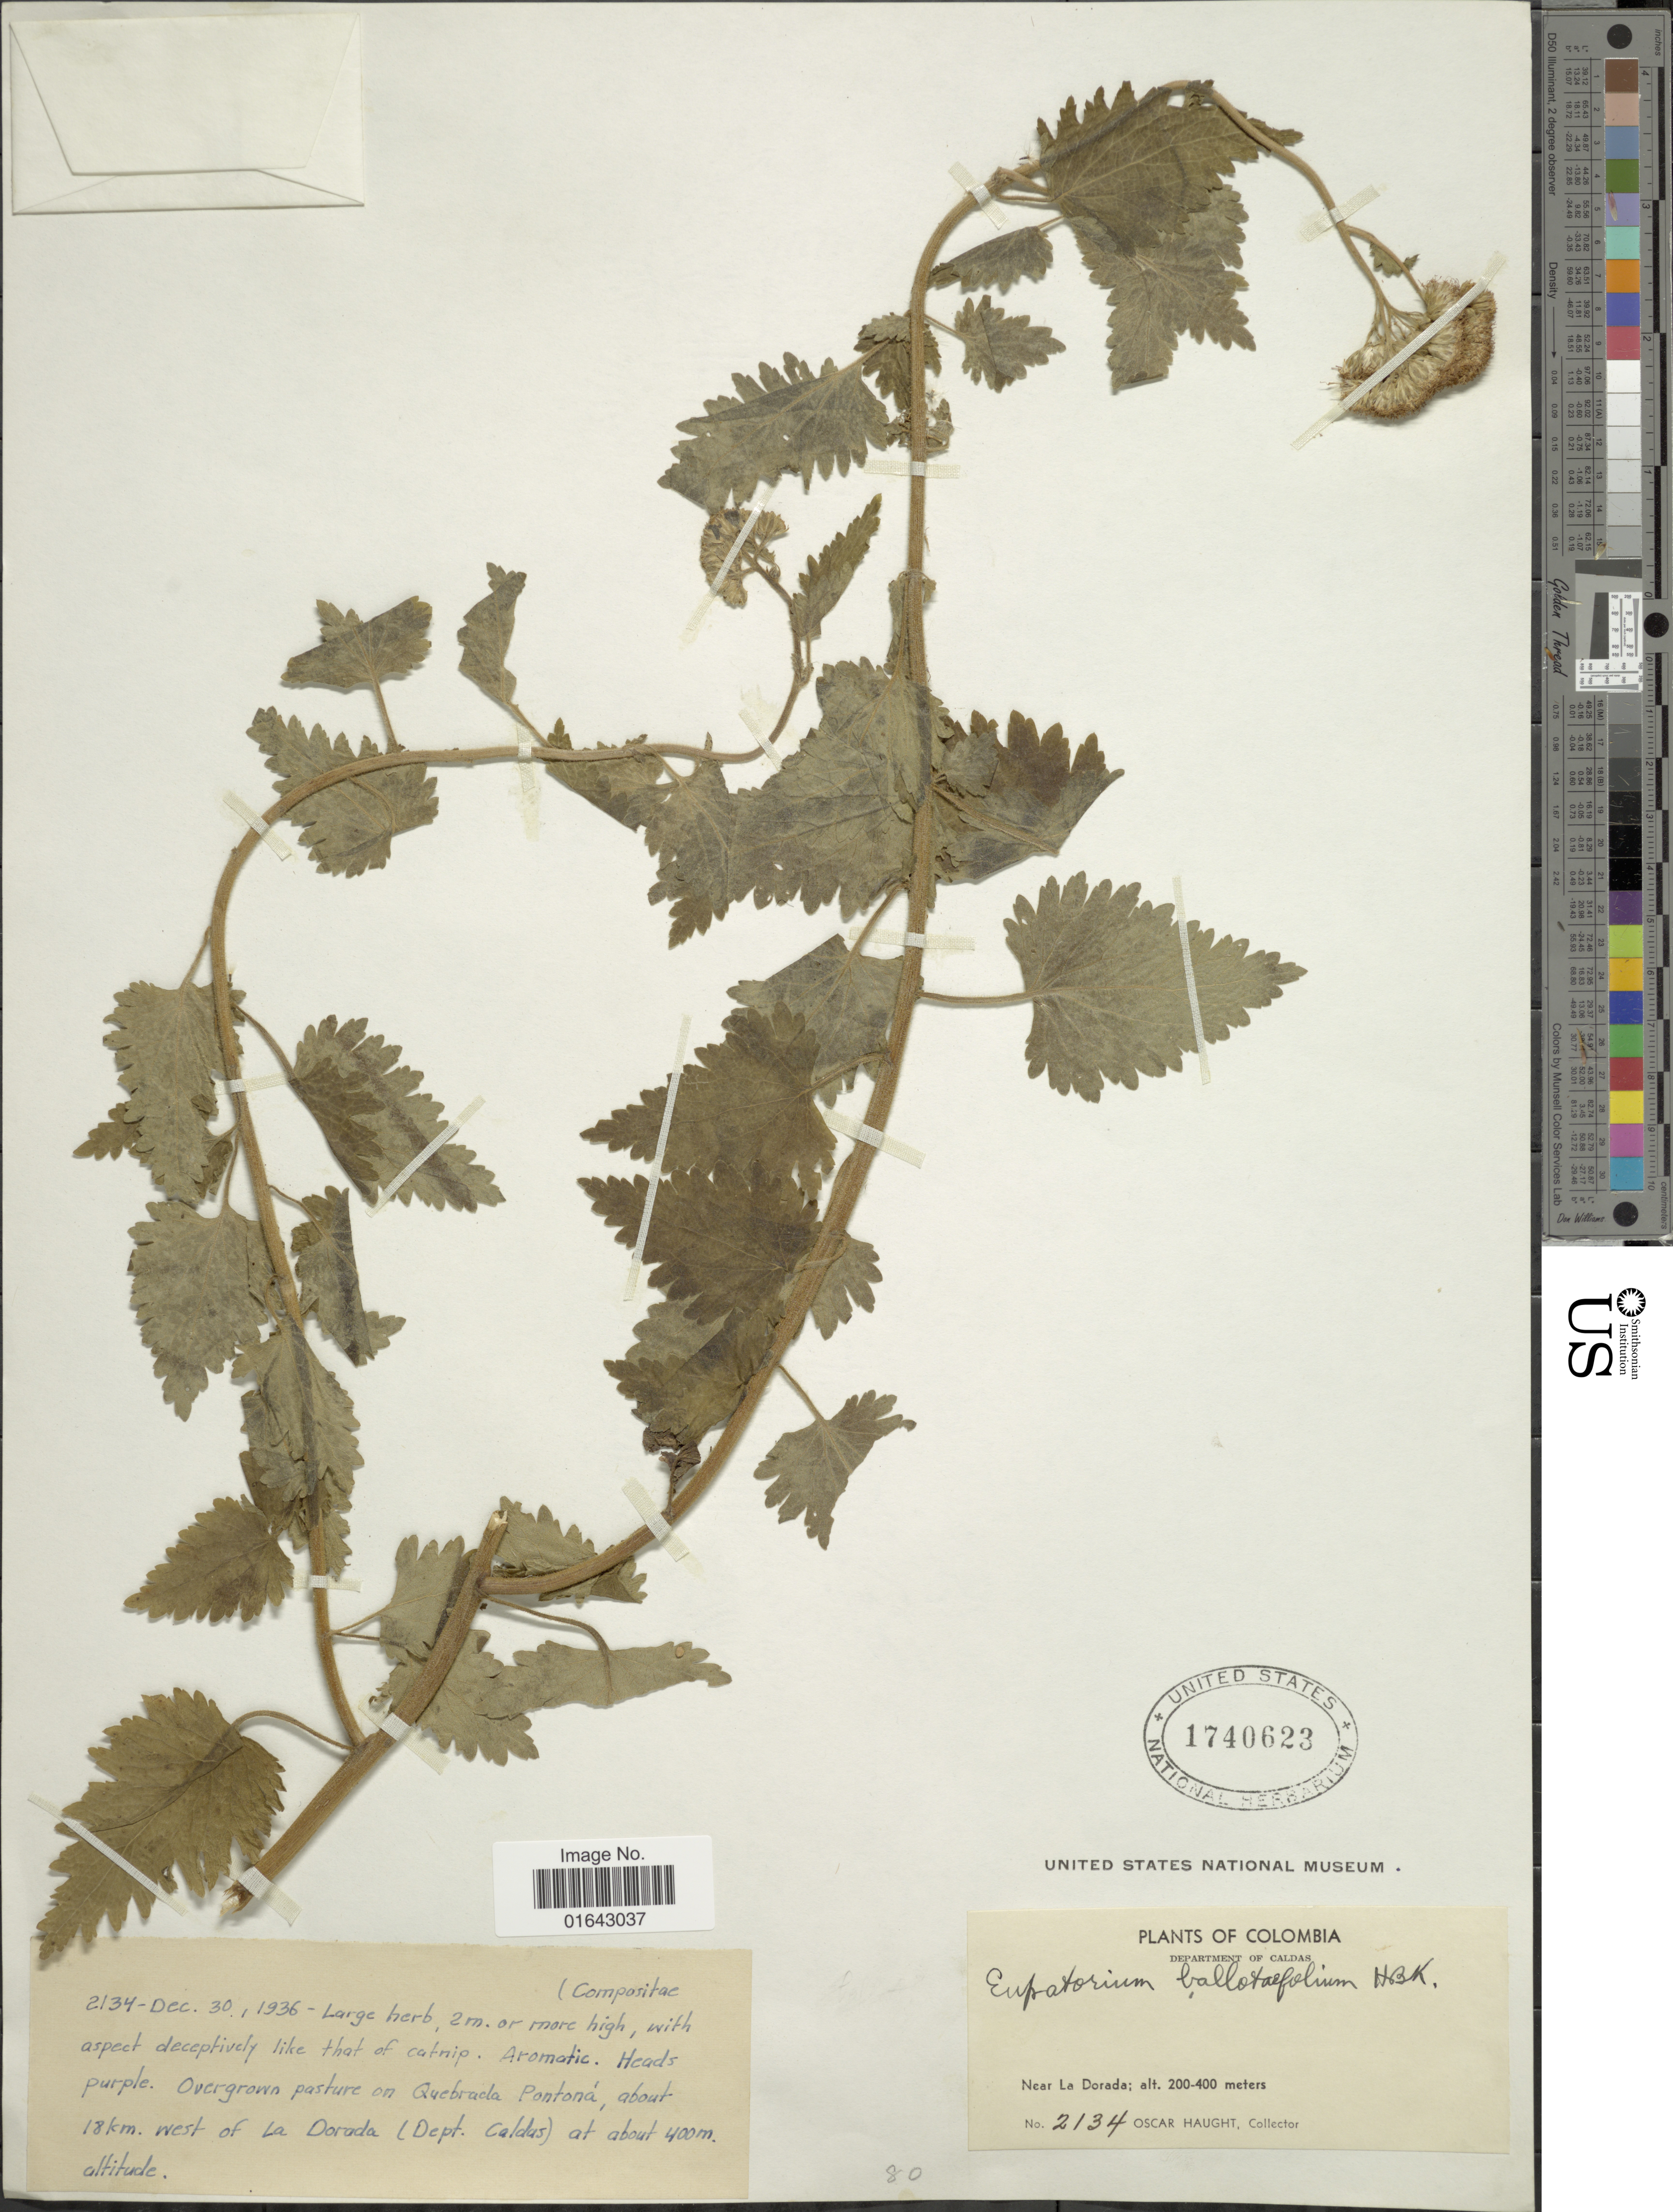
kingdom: Plantae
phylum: Tracheophyta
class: Magnoliopsida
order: Asterales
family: Asteraceae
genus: Conocliniopsis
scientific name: Conocliniopsis prasiifolia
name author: (DC.) R.M. King & H. Rob.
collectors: O. L. Haught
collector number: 2134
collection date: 1936-12-30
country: Colombia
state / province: Caldas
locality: Department of Caldas. Near La Dorada. Overgrown pasture on Quebrada Pontoná, about 18 km. west of La Dorada (Dept. Caldas)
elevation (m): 400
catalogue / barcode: US 1740623